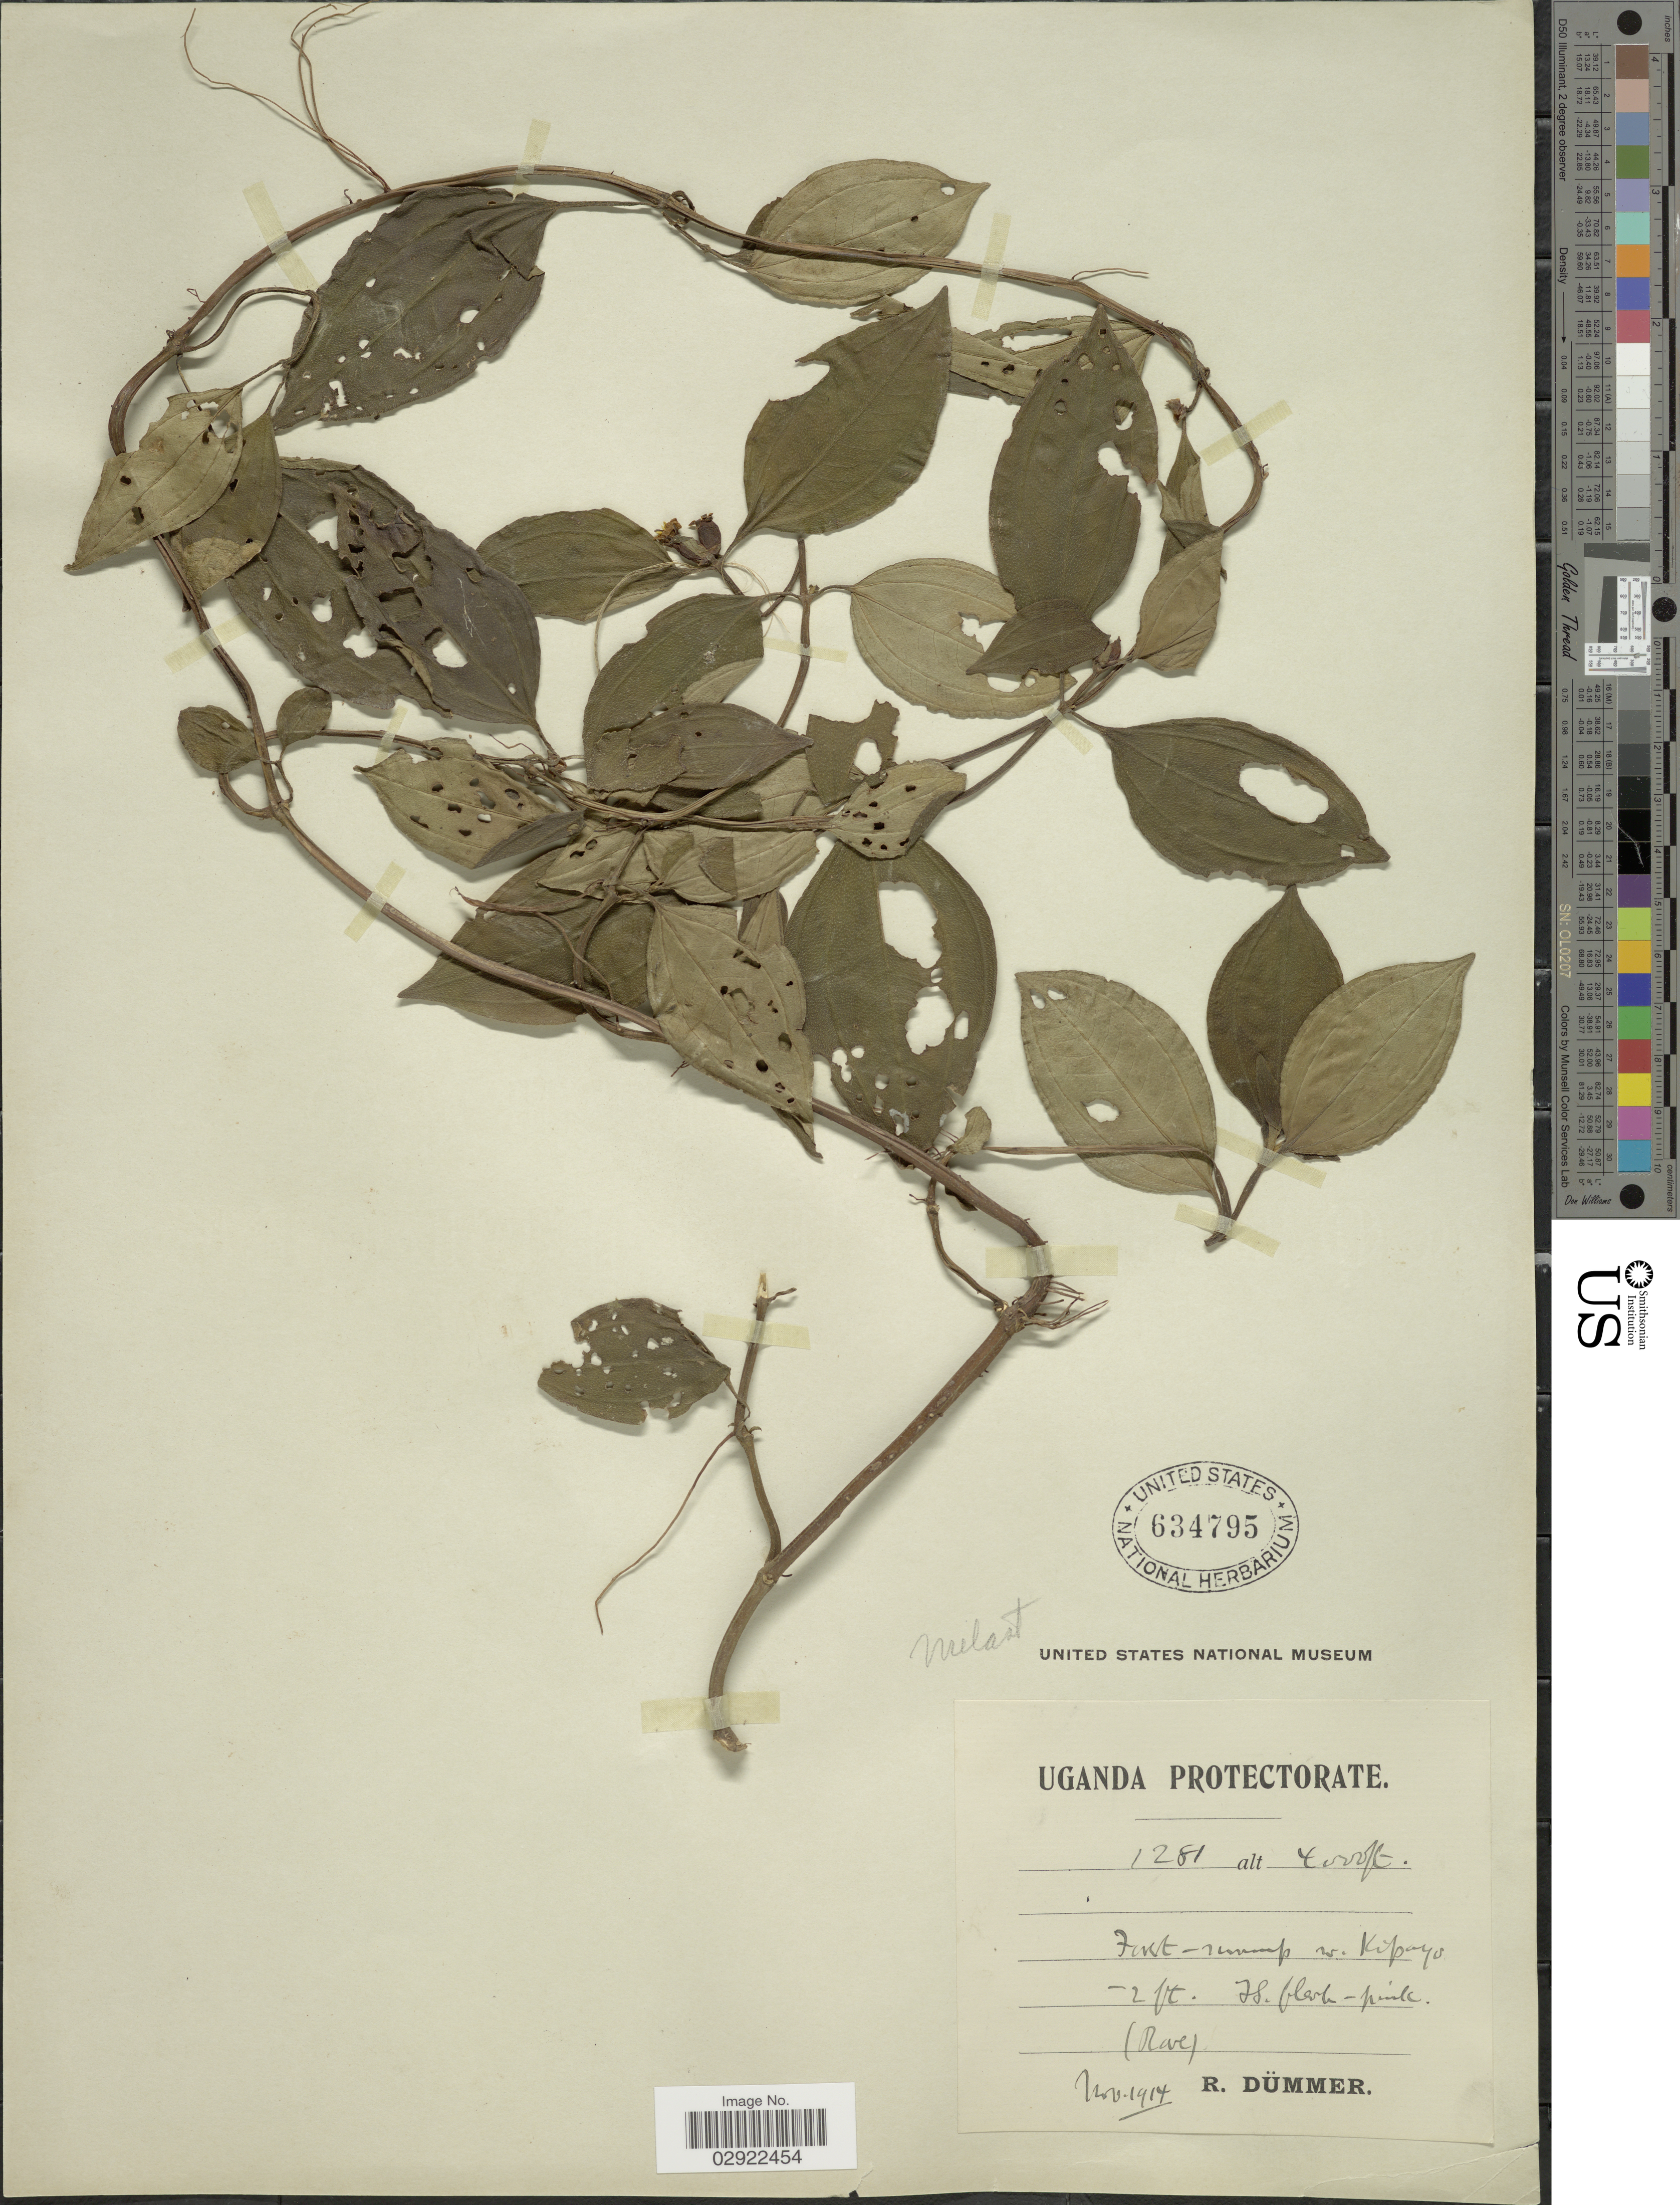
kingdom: Plantae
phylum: Tracheophyta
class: Magnoliopsida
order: Myrtales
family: Melastomataceae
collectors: R. A. Dümmer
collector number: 1281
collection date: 1914-11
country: Uganda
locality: Uganda Protectorate. Foret-swamp nr. Kipayo.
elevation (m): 1219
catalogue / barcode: US 634795